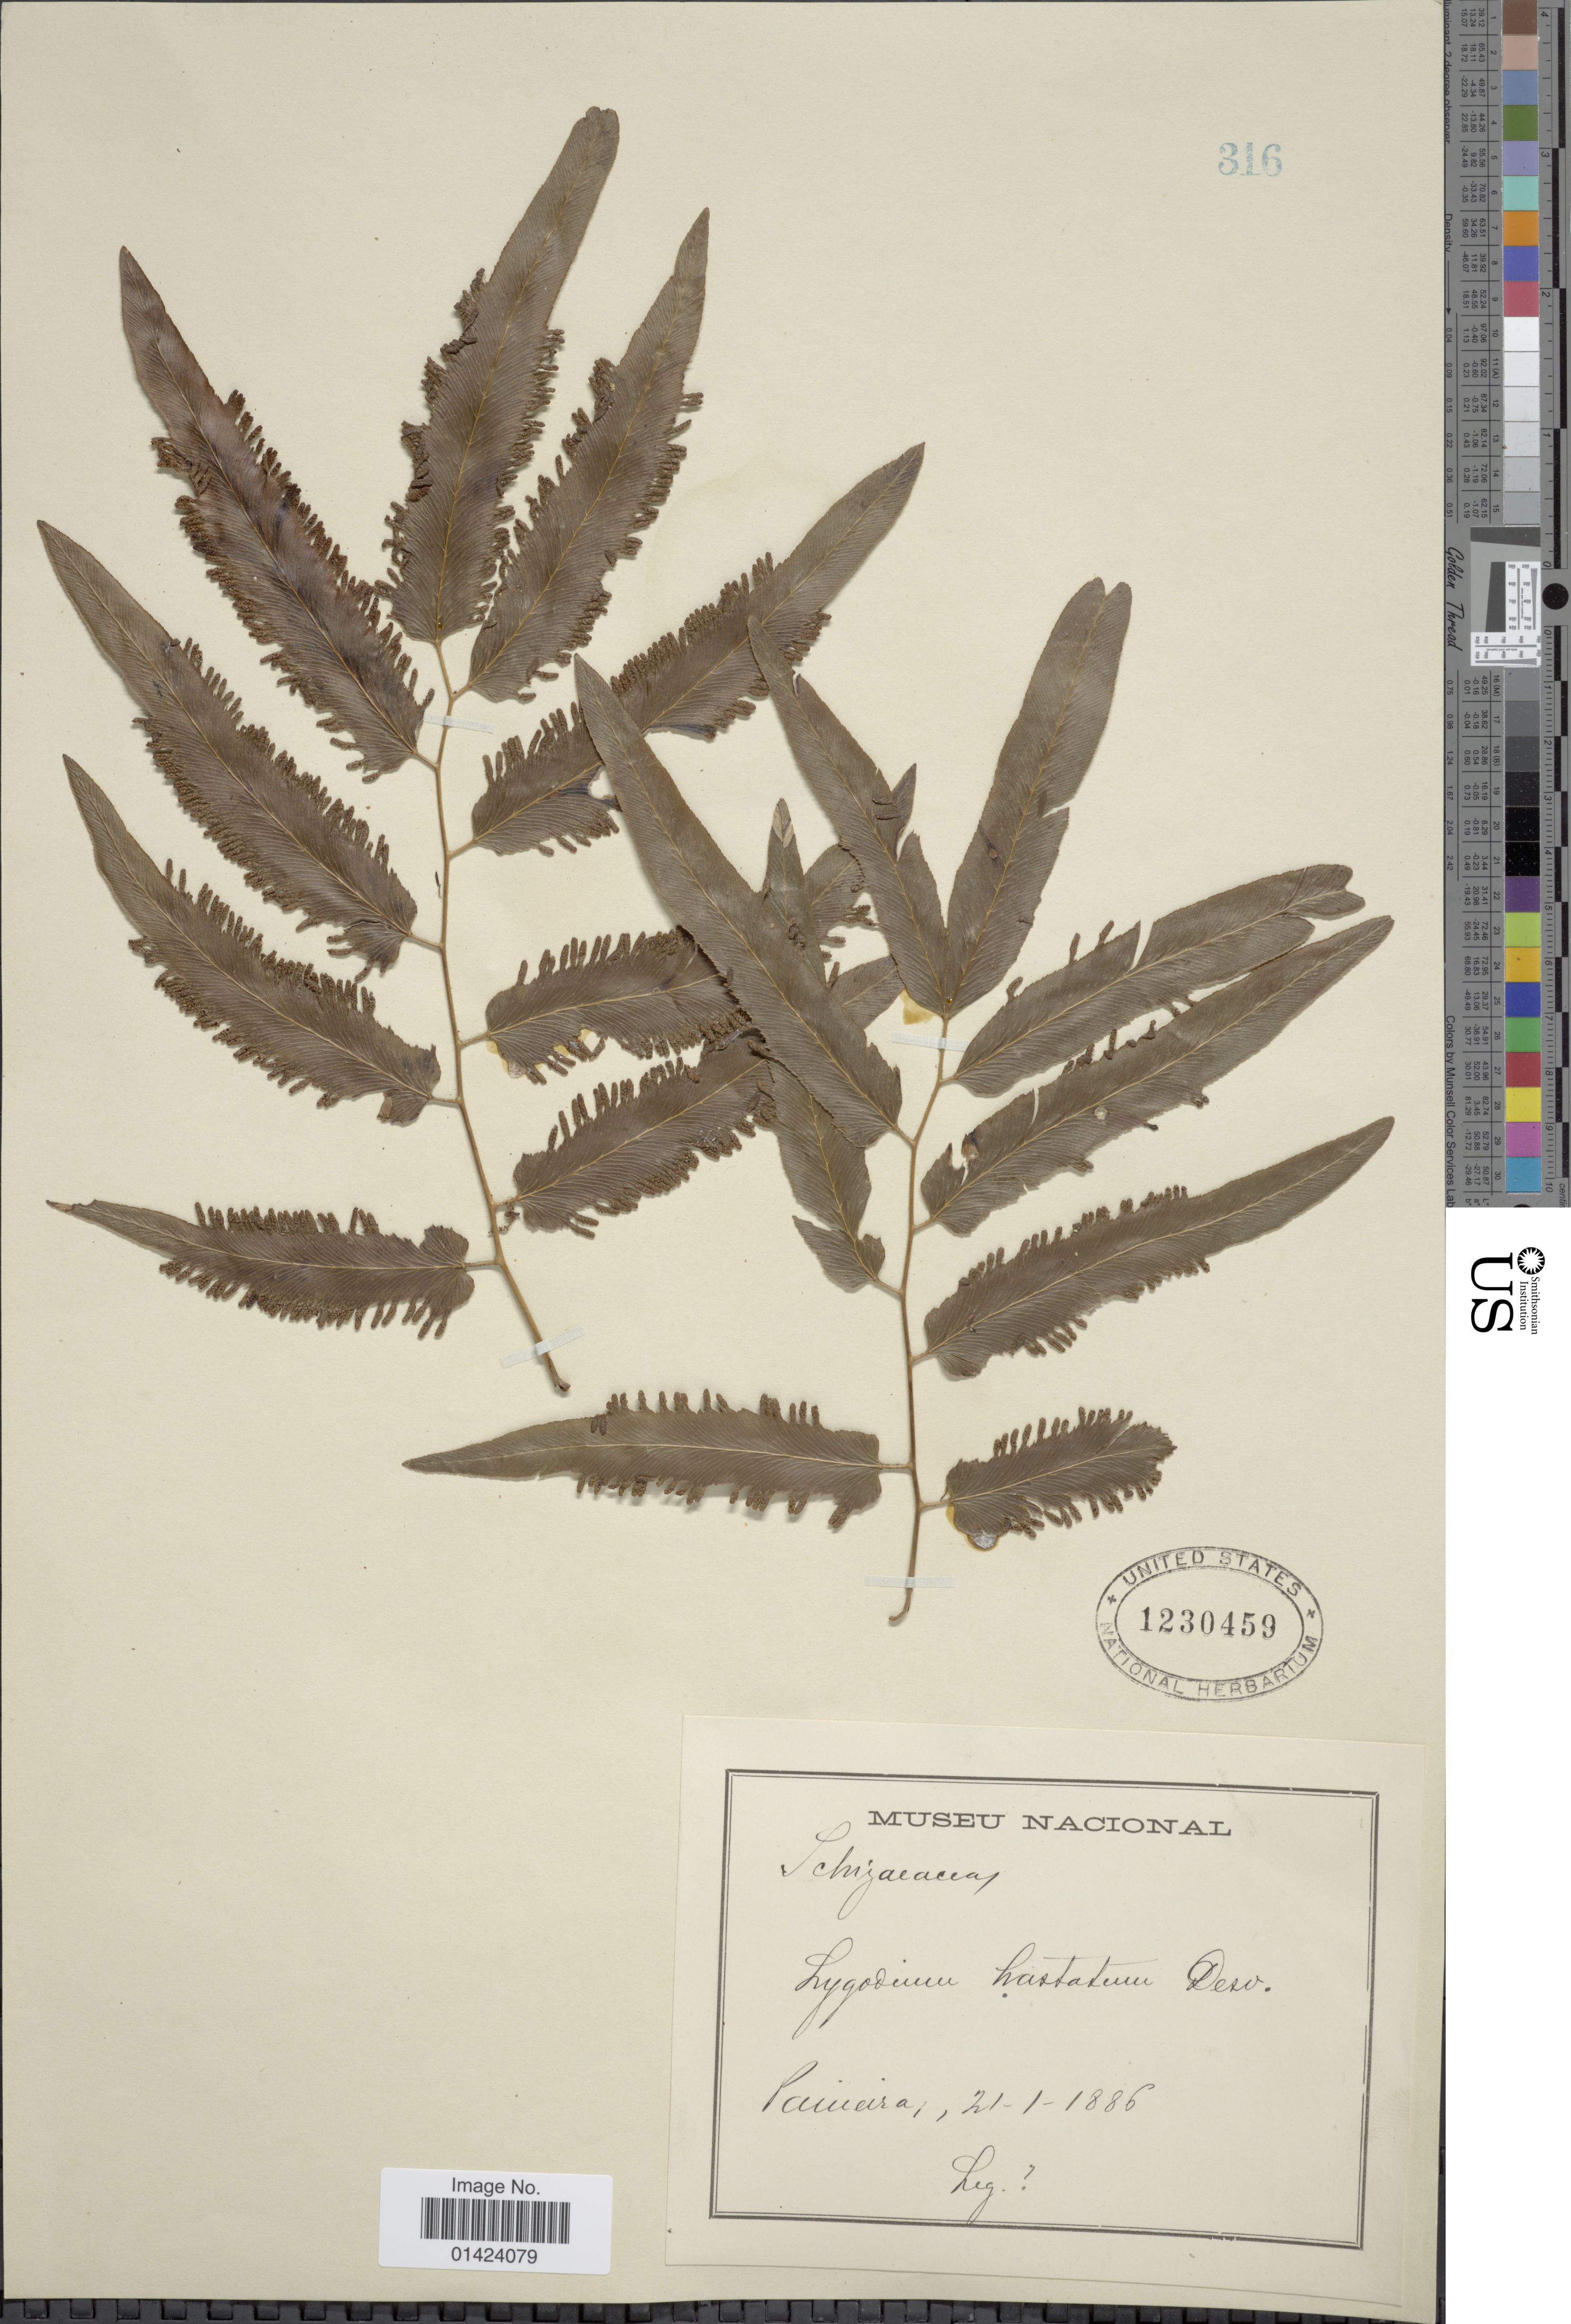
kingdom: Plantae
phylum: Tracheophyta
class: Polypodiopsida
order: Schizaeales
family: Lygodiaceae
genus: Lygodium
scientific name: Lygodium volubile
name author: Sw.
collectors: Sameira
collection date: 1886-01-26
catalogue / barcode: US 1230459